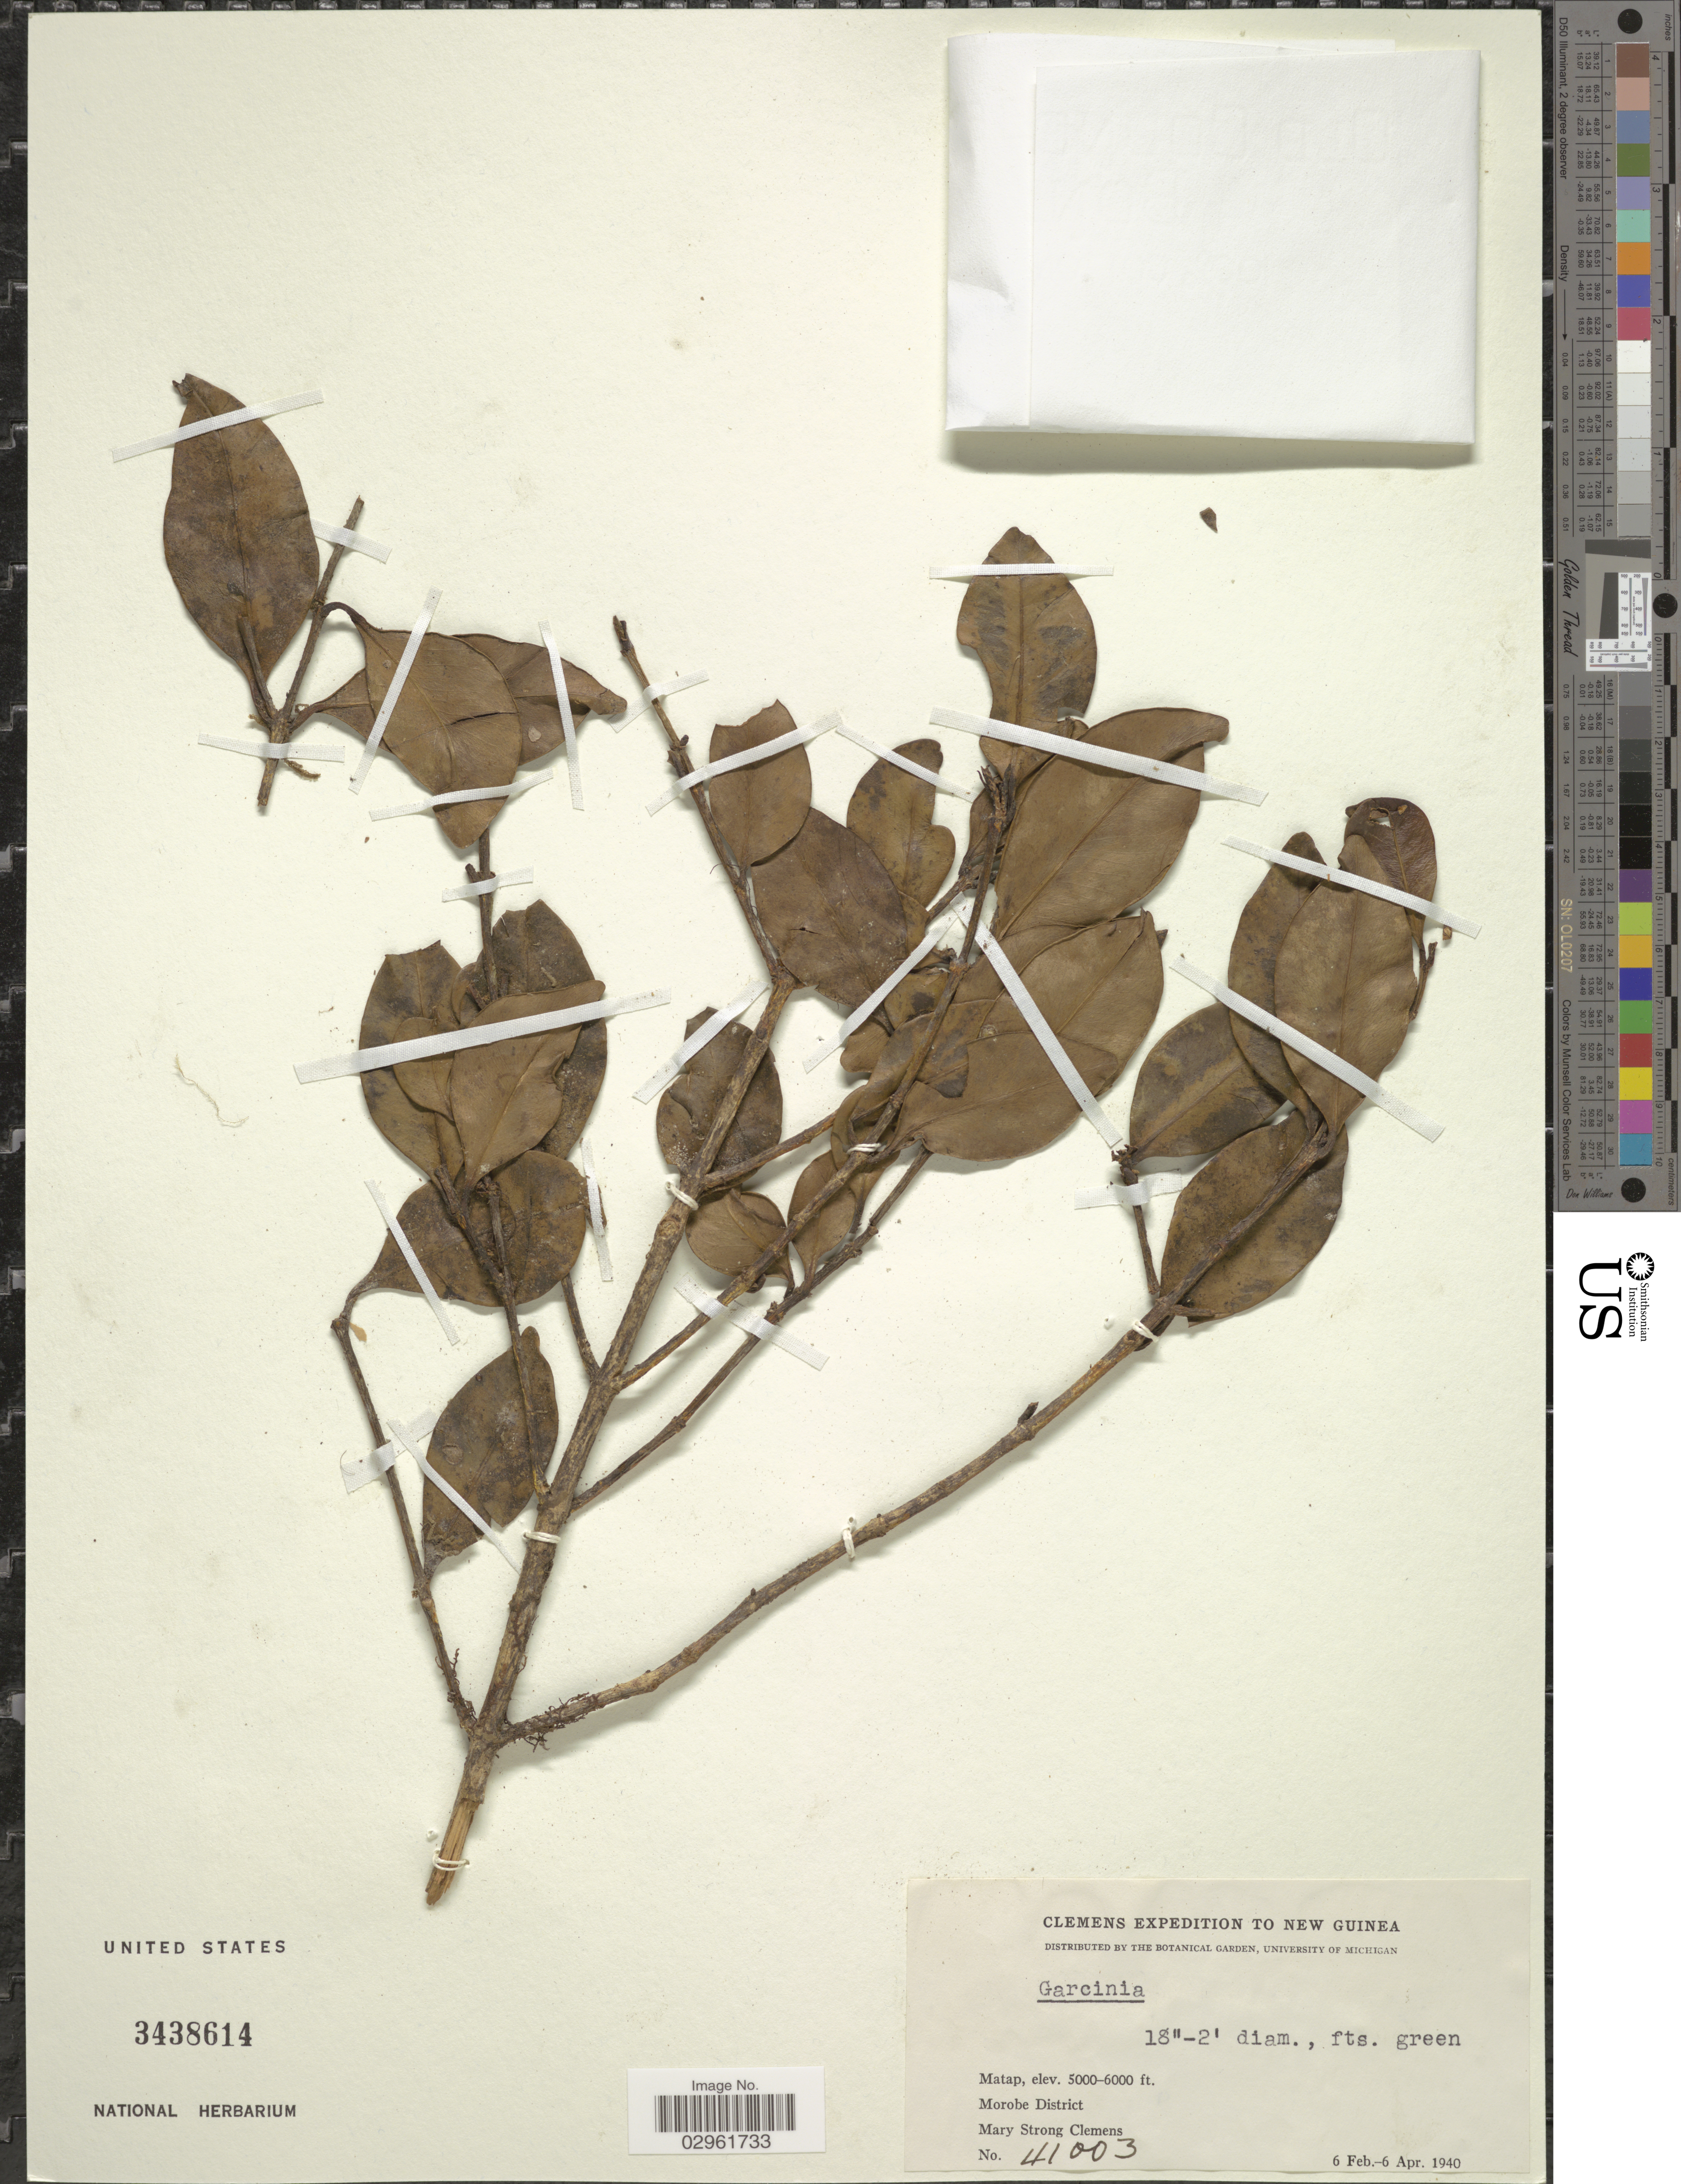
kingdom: Plantae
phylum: Tracheophyta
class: Magnoliopsida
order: Malpighiales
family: Clusiaceae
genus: Garcinia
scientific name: Garcinia sp.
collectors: M. S. Clemens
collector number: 41003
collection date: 1940-02-06/1940-04-06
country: Papua New Guinea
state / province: Morobe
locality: New Guinea. Matap. Morobe District.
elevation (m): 1524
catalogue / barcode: US 3438614